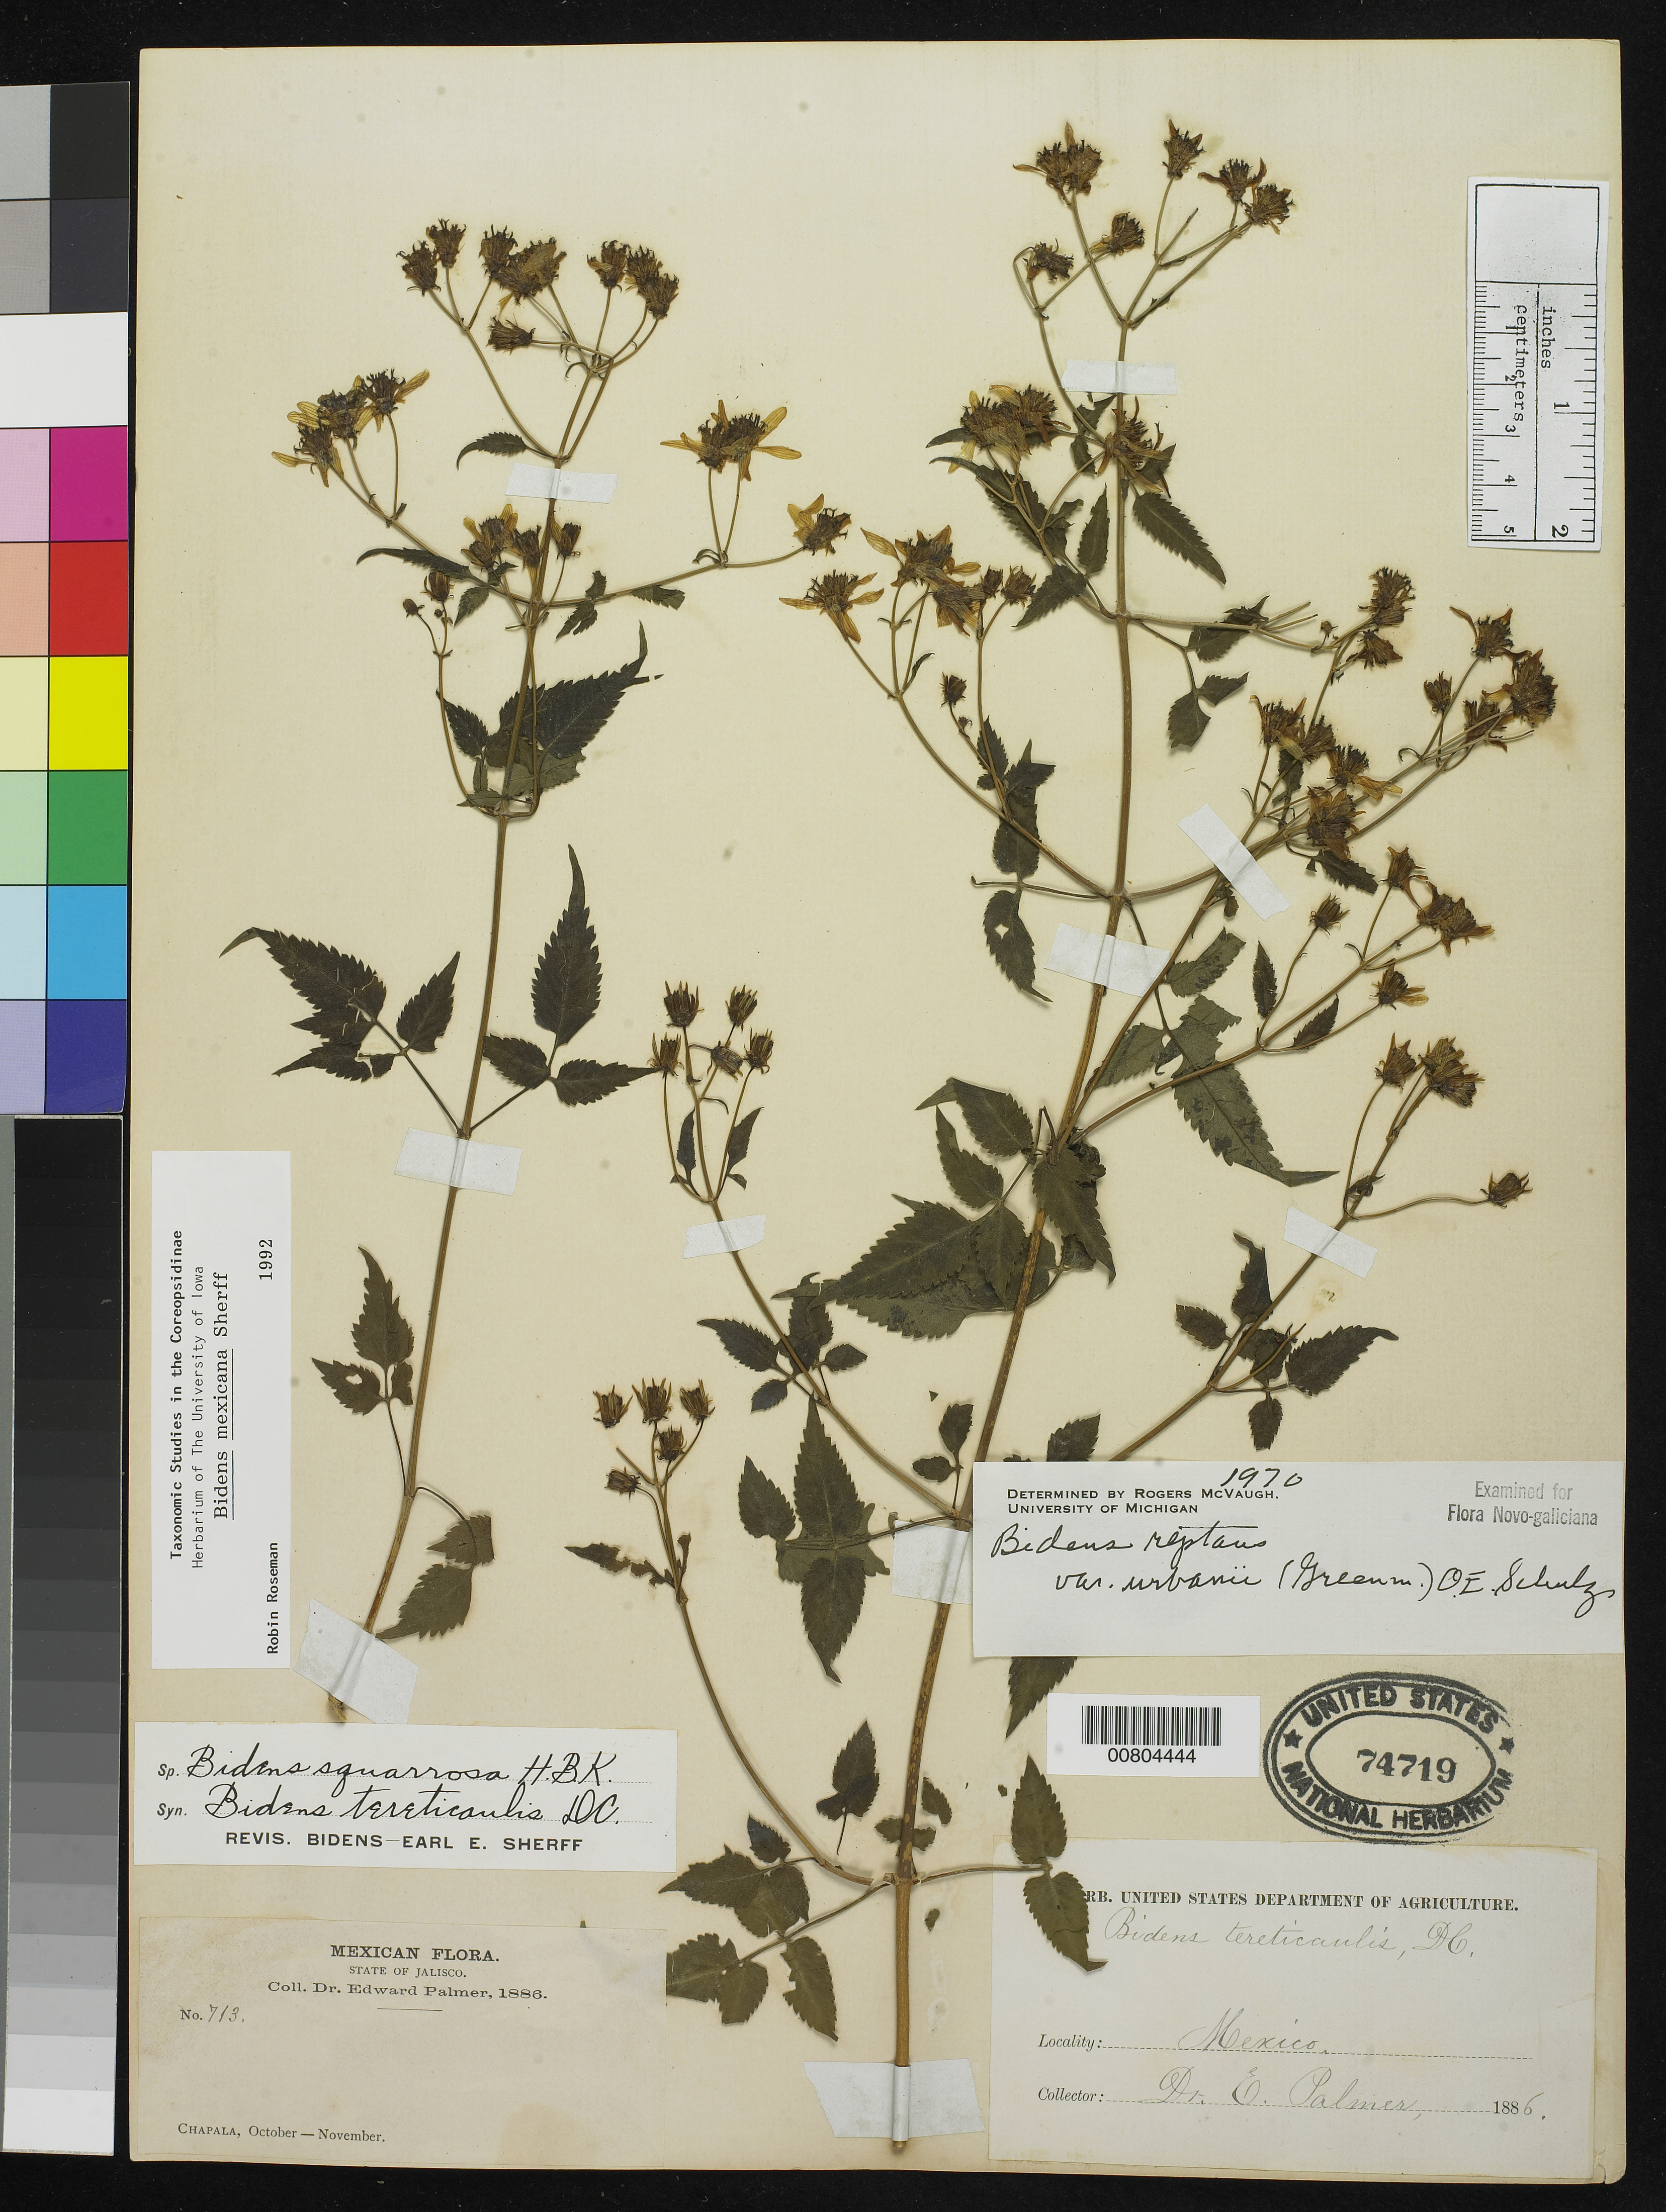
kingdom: Plantae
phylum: Tracheophyta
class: Magnoliopsida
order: Asterales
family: Asteraceae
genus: Bidens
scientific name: Bidens mexicana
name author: Sherff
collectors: E. Palmer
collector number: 713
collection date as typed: Oct 1886 to -- Nov 1886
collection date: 1886-10/1886-11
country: Mexico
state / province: Jalisco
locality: Chapala, Jalisco.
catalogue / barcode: US 74719